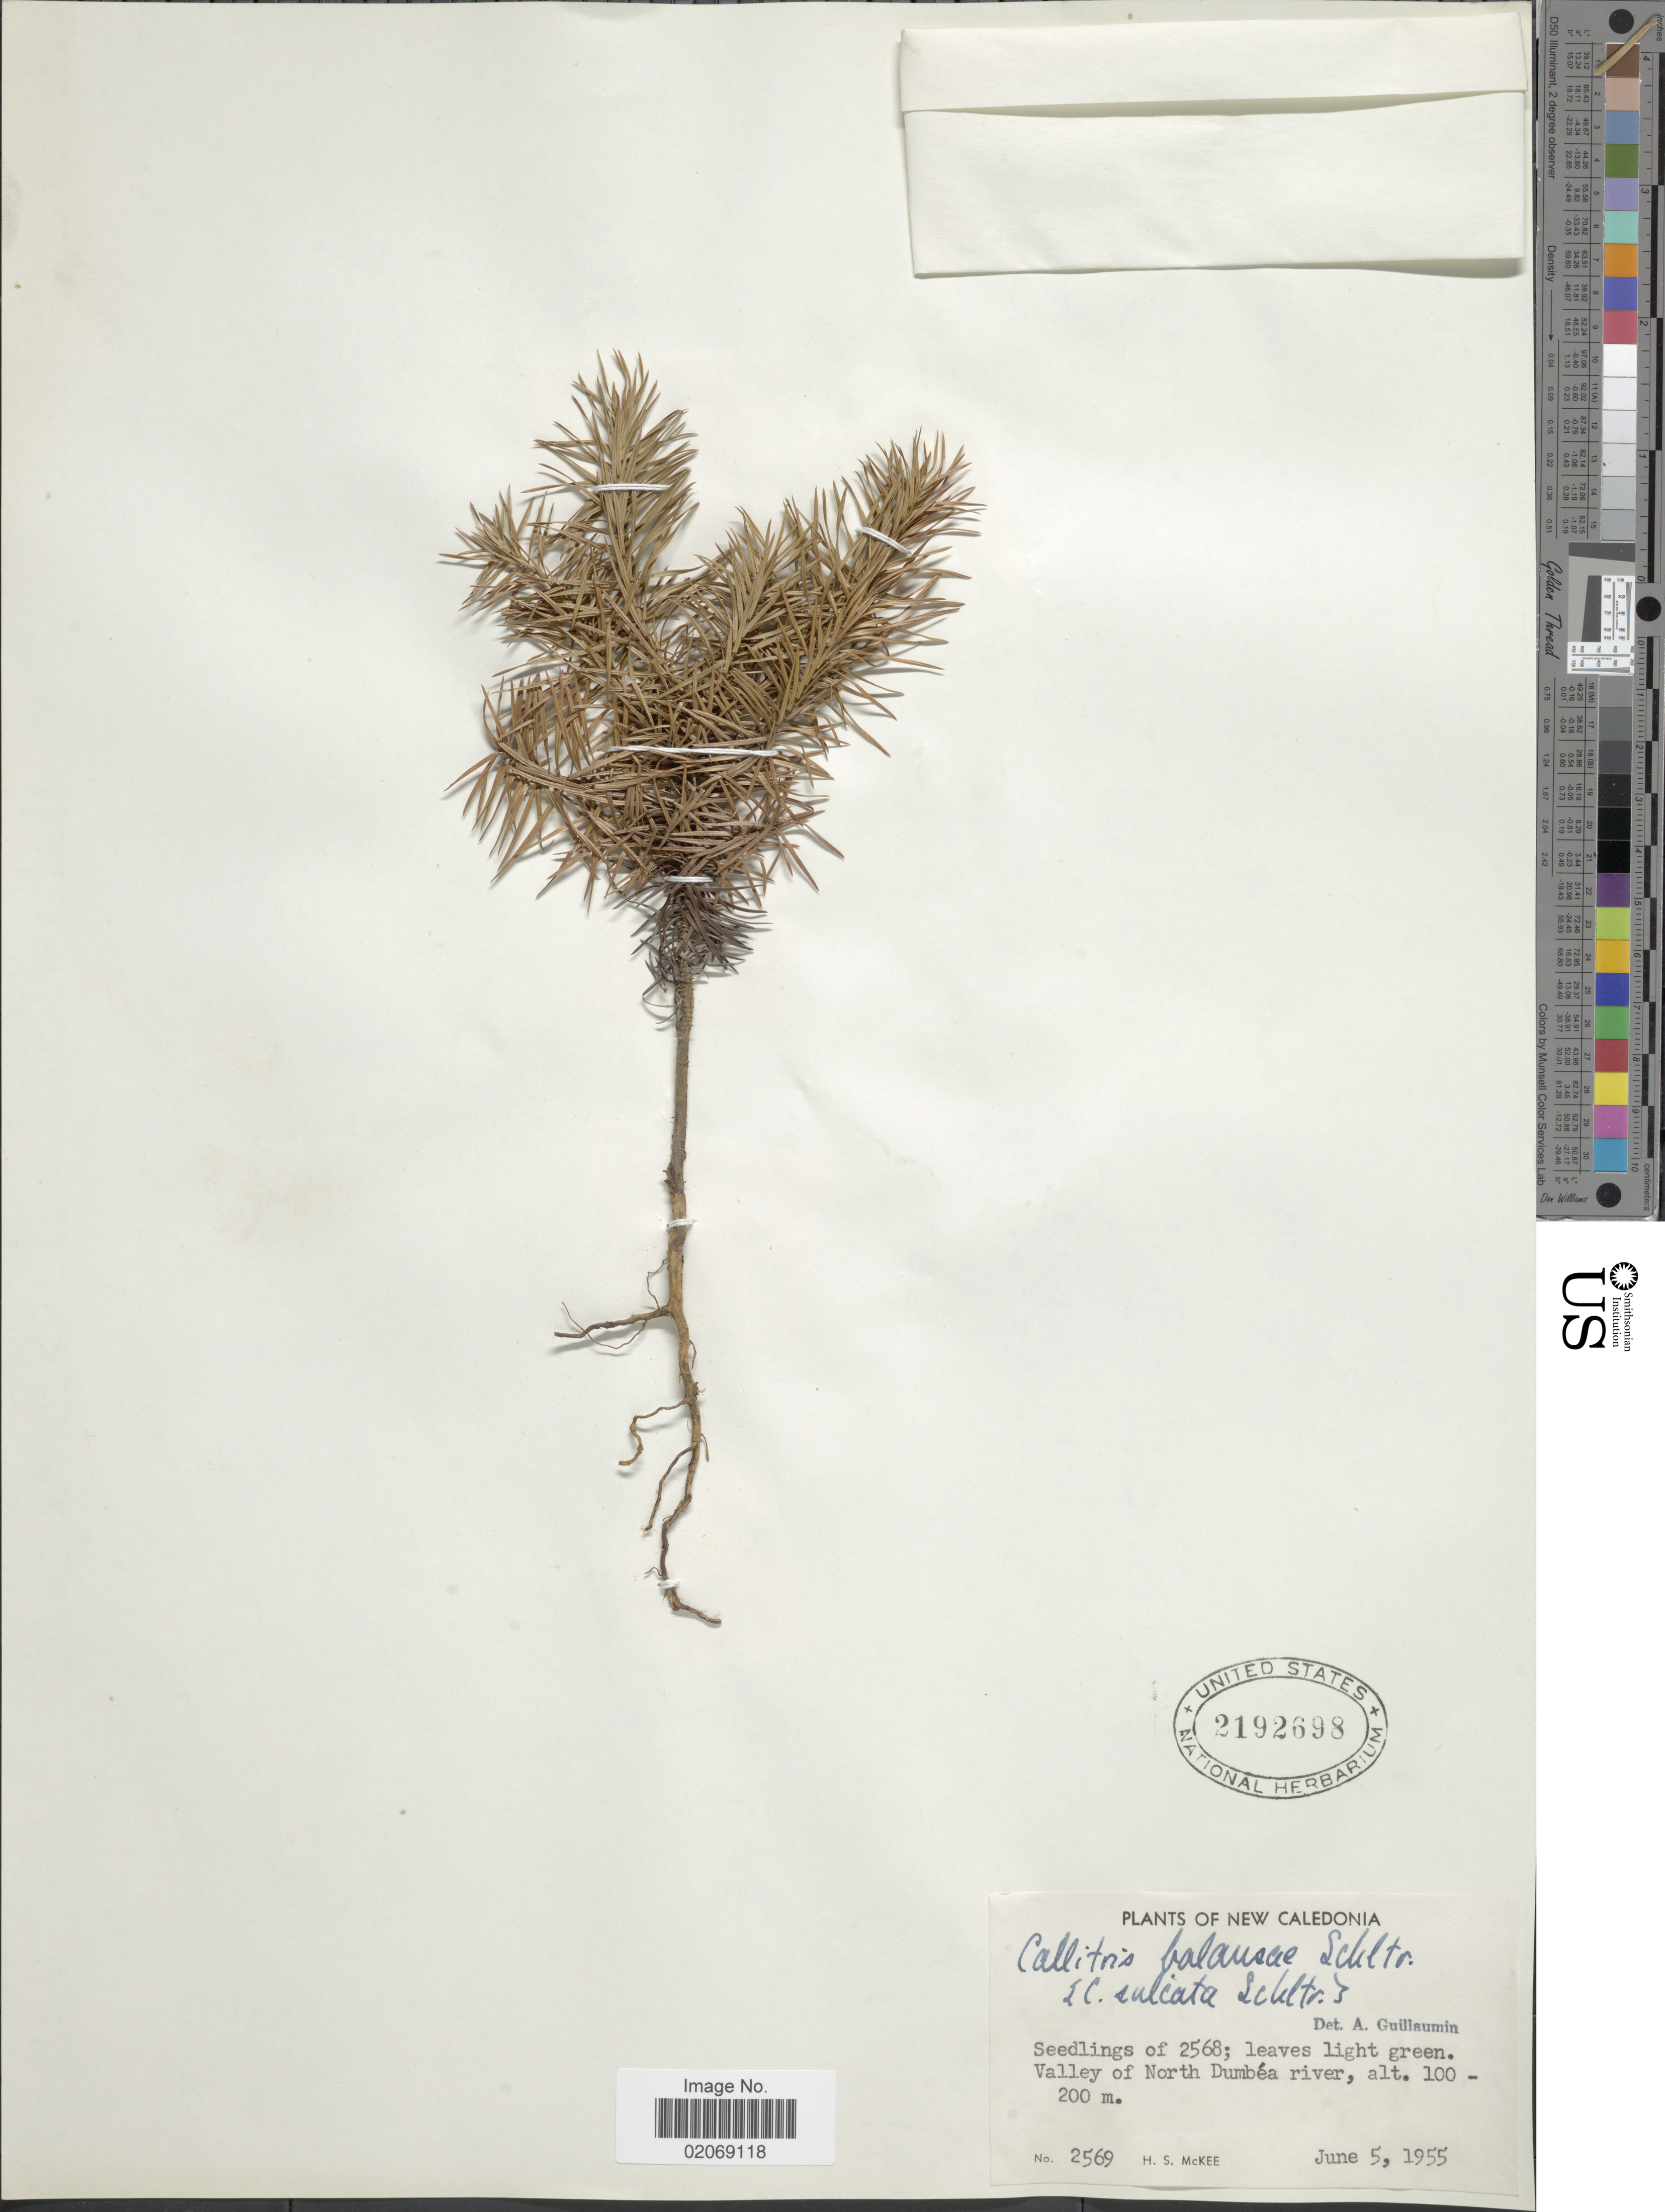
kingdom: Plantae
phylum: Tracheophyta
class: Pinopsida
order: Pinales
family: Cupressaceae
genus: Callitris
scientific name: Callitris sulcata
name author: (Parl.) Schltr.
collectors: H. S. McKee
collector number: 2569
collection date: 1955-06-05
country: New Caledonia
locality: Valley of North Dumbea river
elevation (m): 100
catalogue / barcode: US 2192698